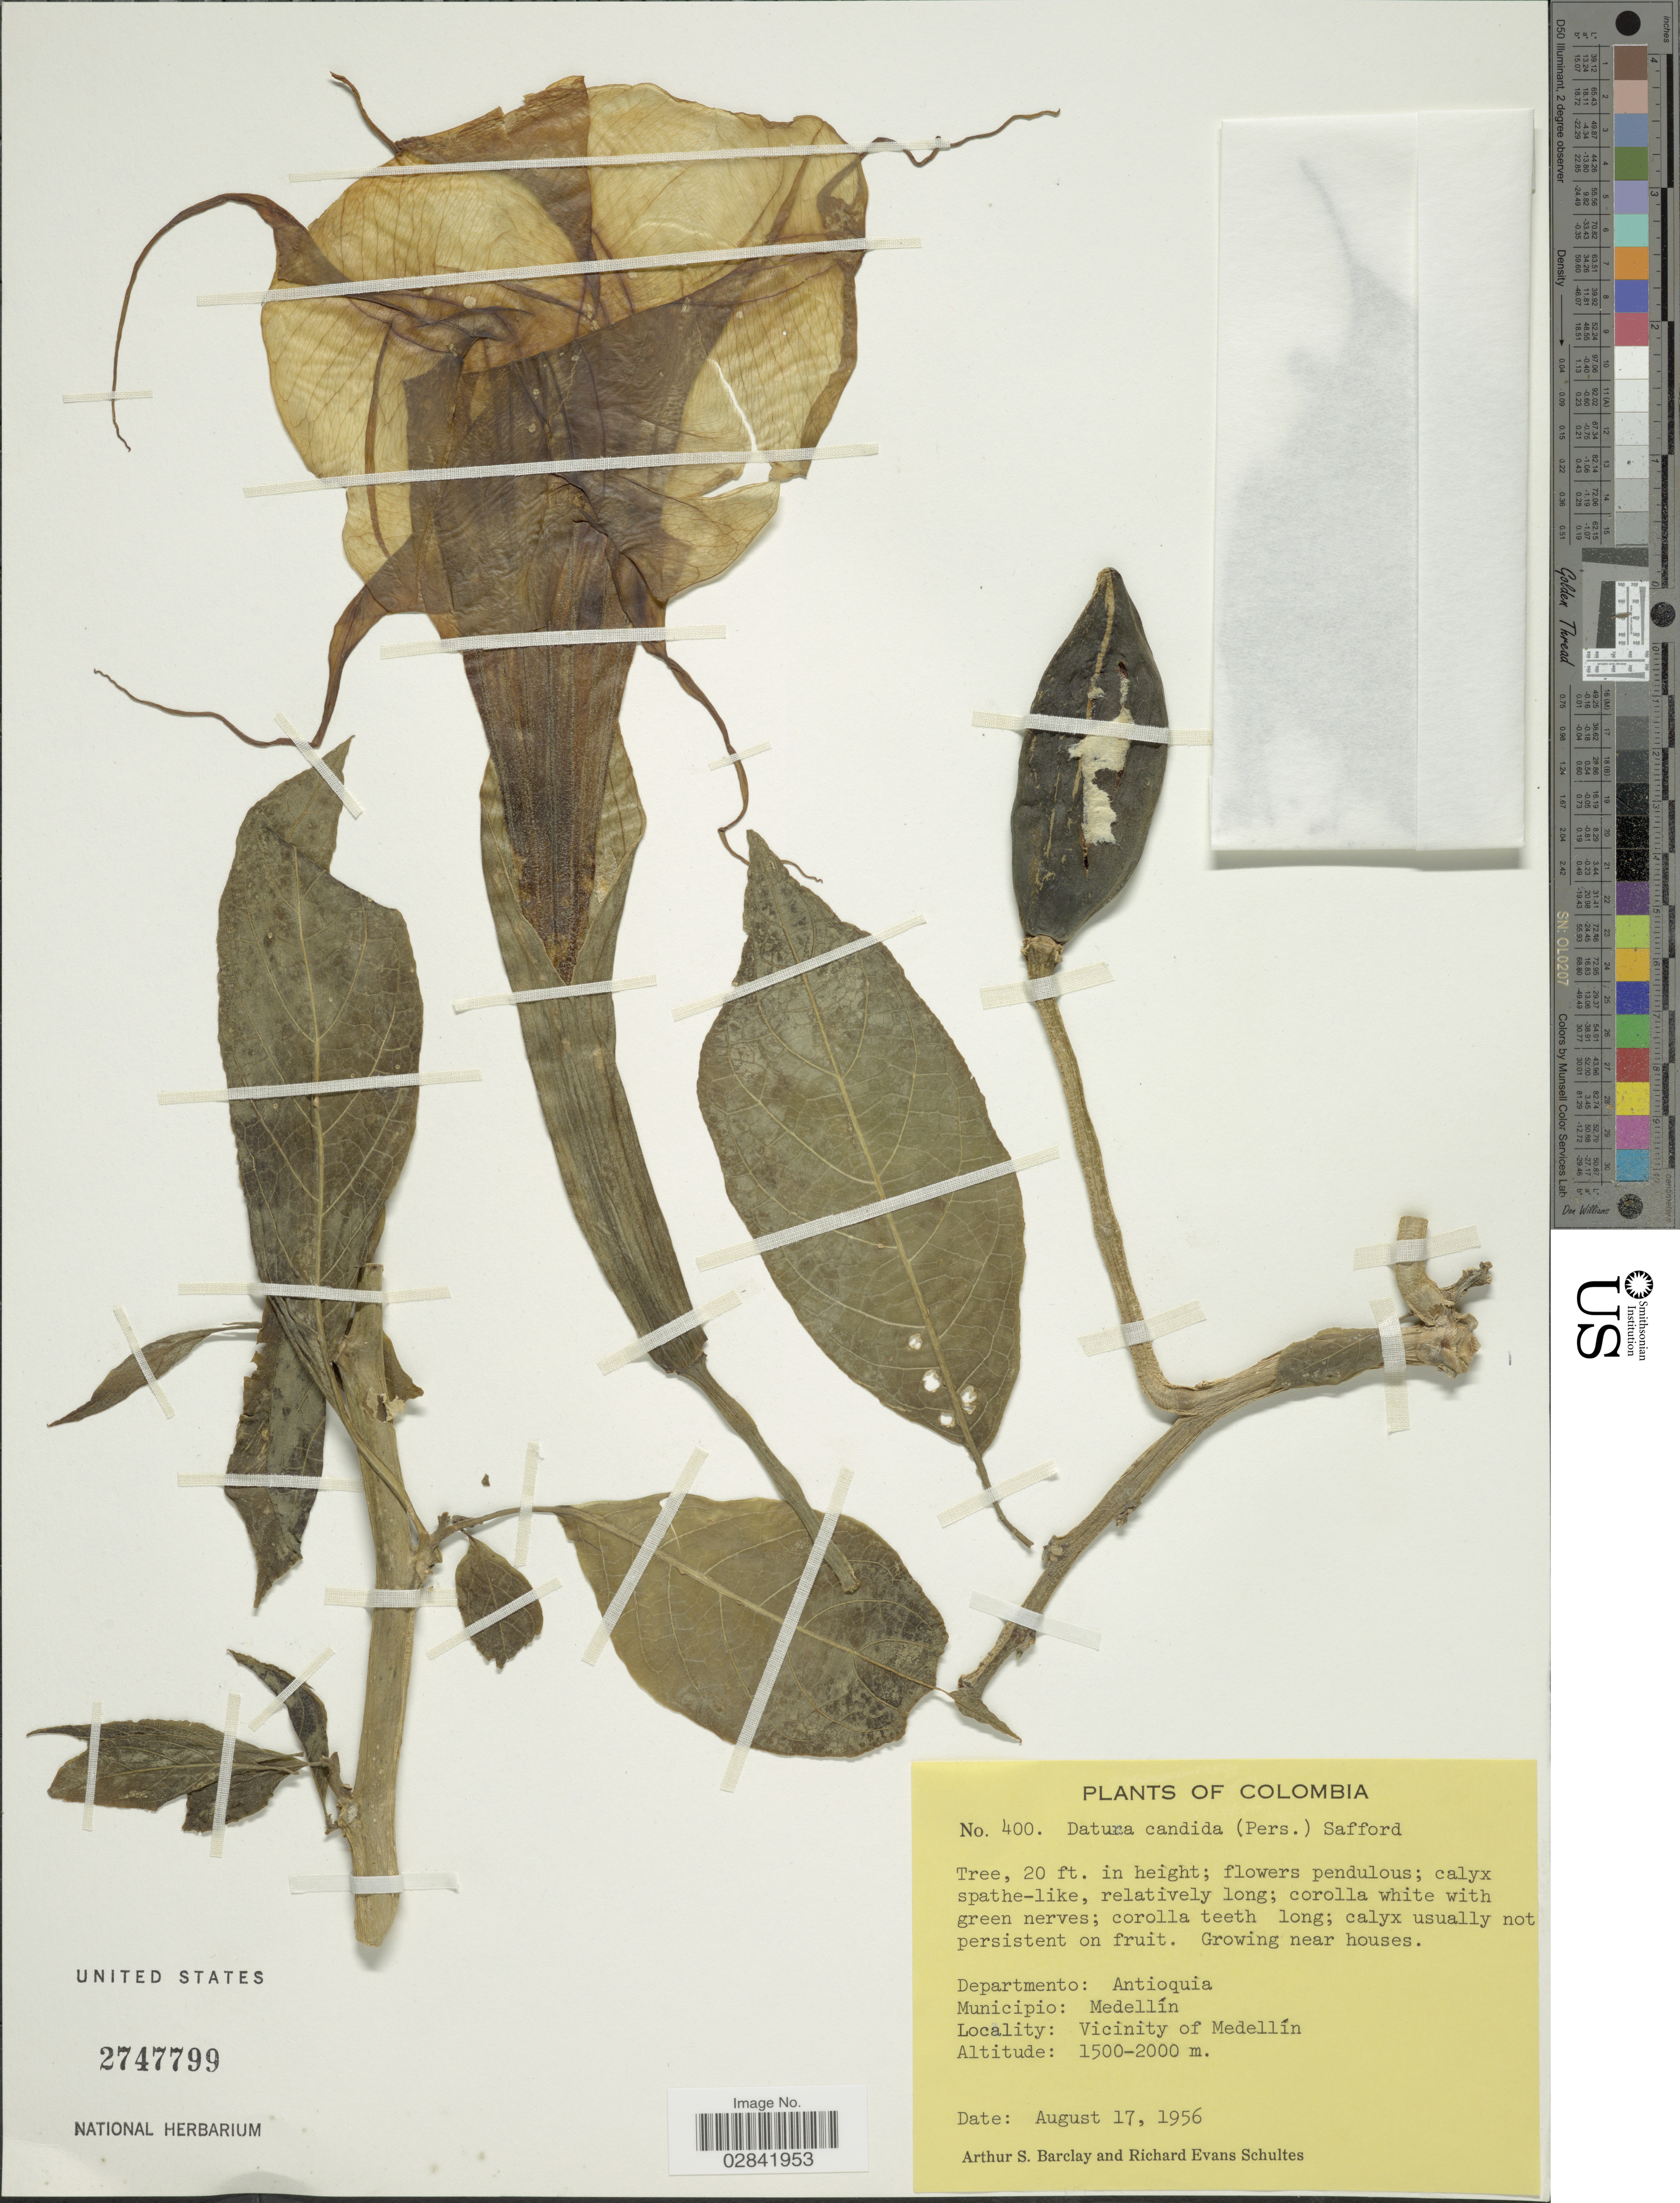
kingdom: Plantae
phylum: Tracheophyta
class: Magnoliopsida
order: Solanales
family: Solanaceae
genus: Brugmansia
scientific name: Brugmansia x candida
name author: Pers.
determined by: (US) Smithsonian Institution - National Museum of Natural History - Department of Botany (UNITED STATES)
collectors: A. S. Barclay & R. E. Schultes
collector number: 400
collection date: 1956-08-17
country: Colombia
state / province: Antioquia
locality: Departmento: Antioquia, Municipio: Medellín. Vicinity of Medellín.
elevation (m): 1500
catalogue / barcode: US 2747799